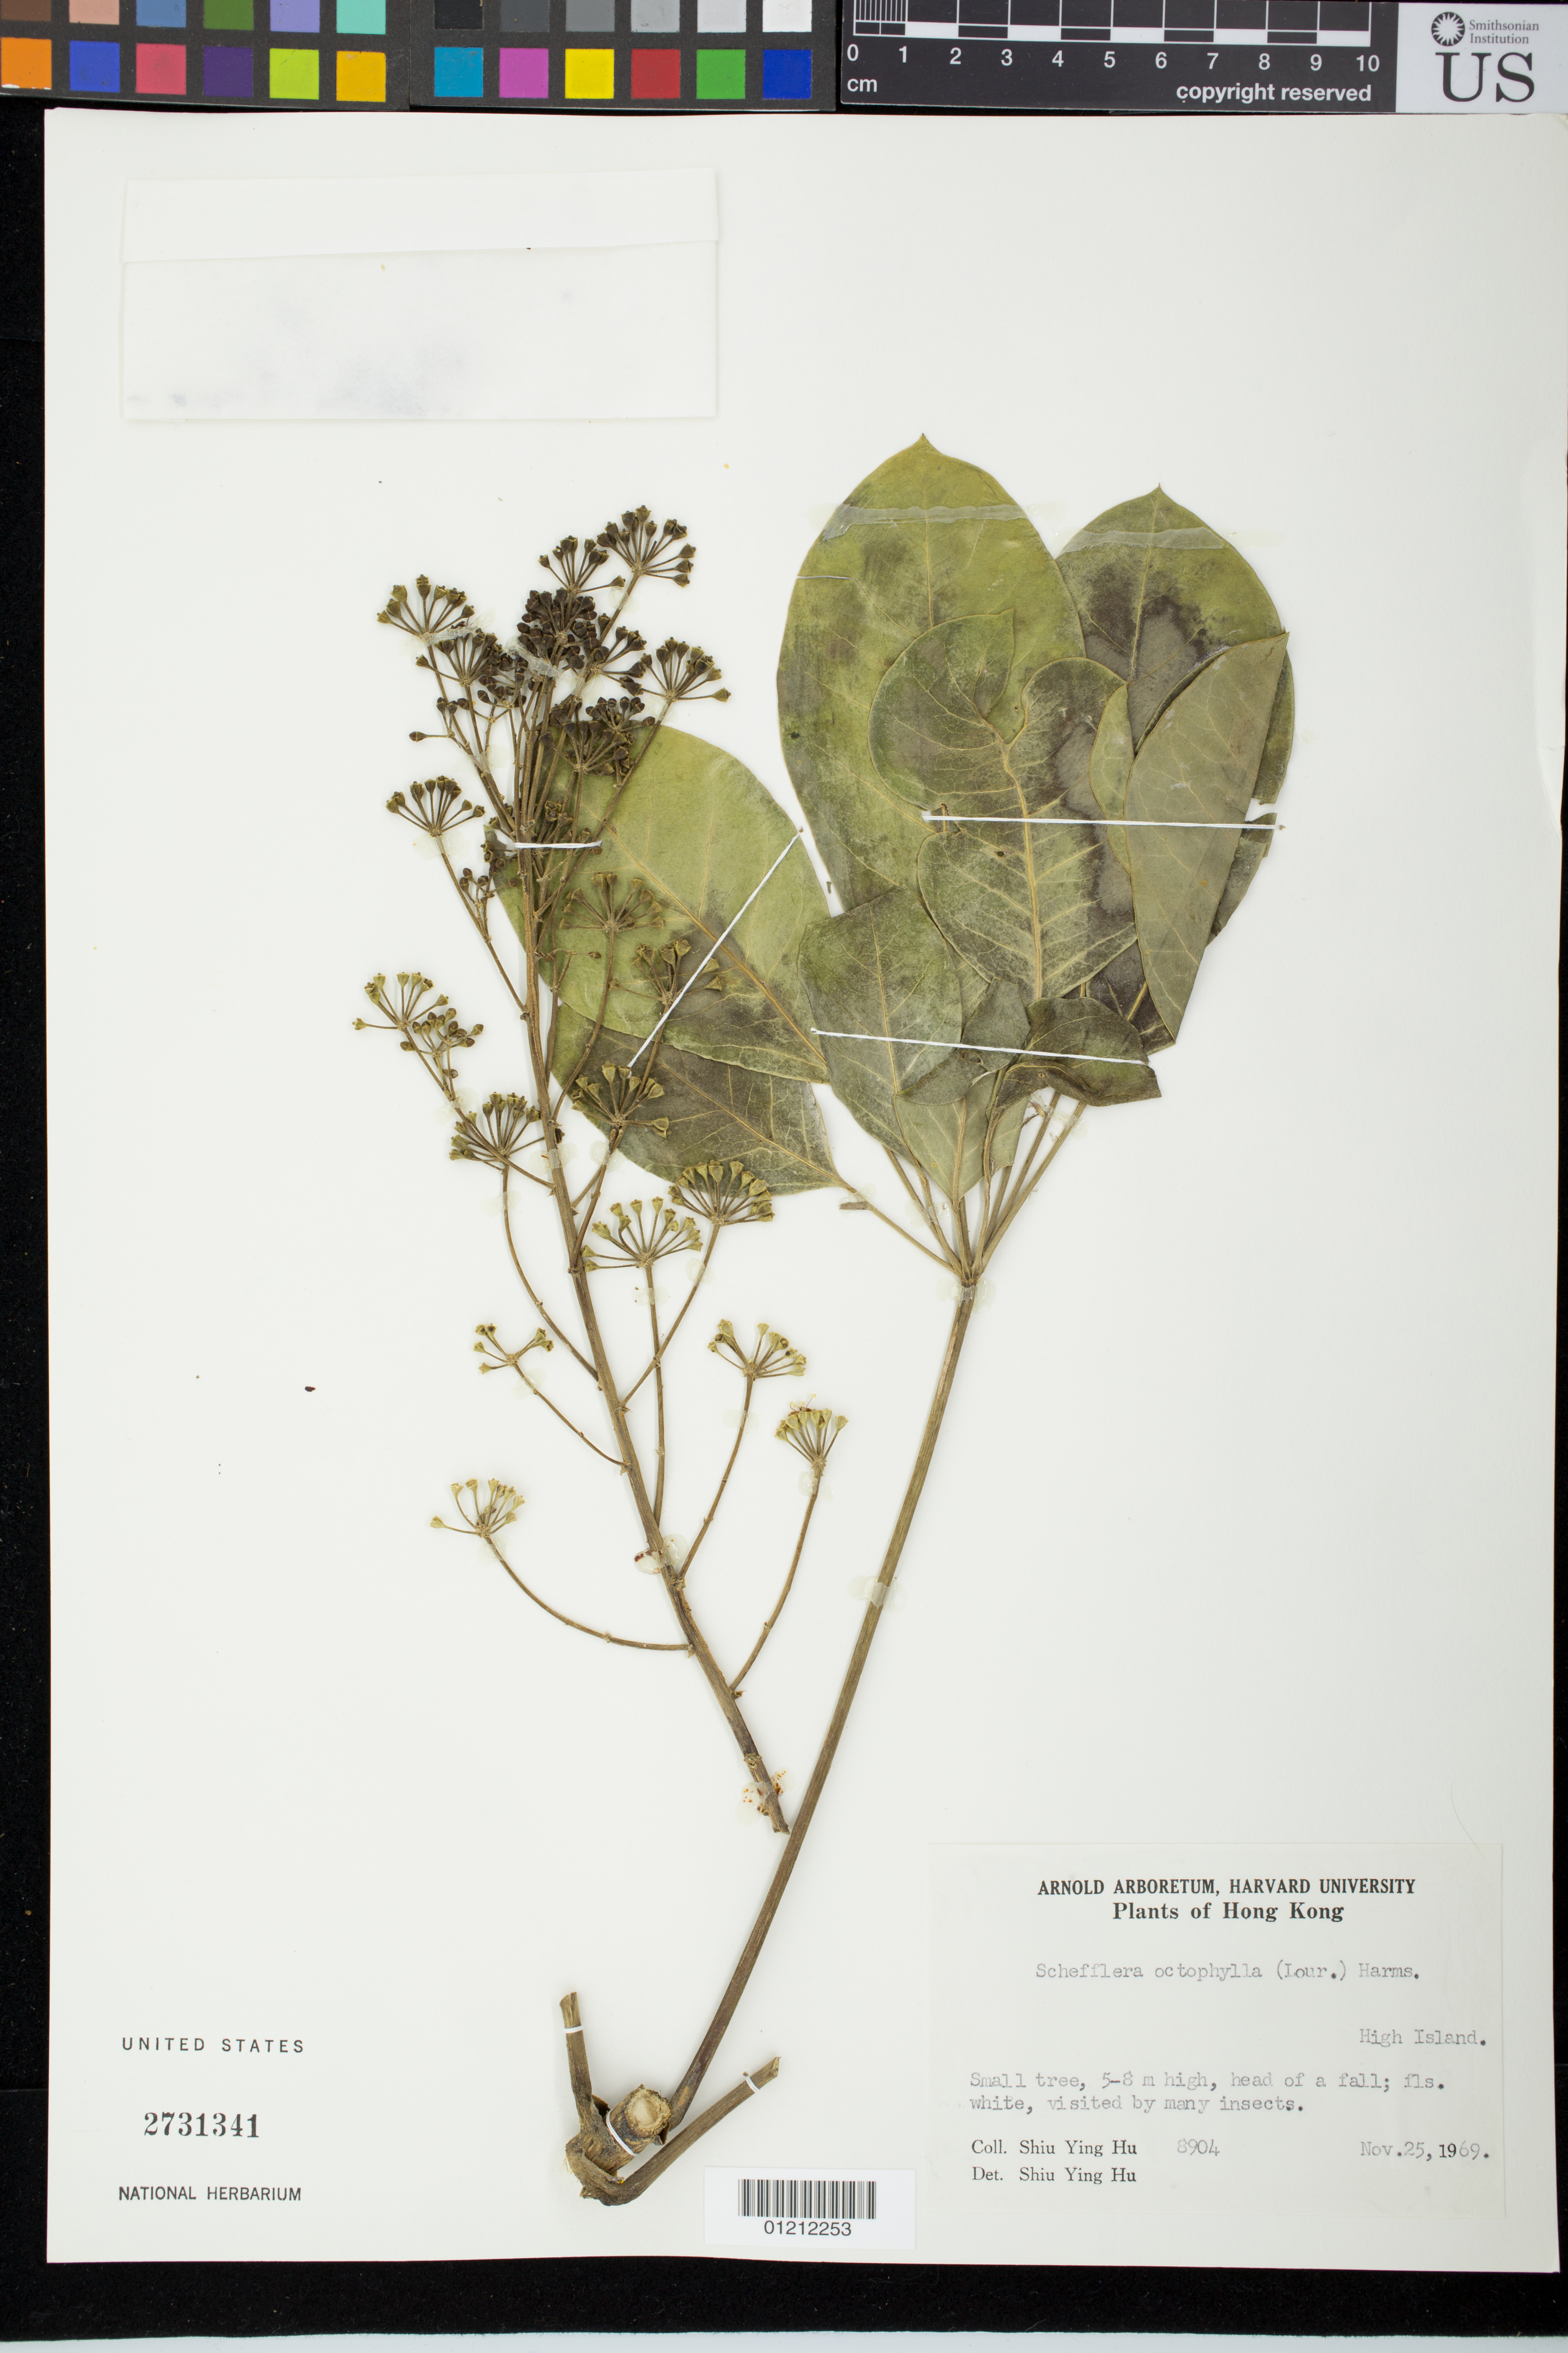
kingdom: Plantae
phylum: Tracheophyta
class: Magnoliopsida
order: Apiales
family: Araliaceae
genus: Schefflera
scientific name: Schefflera heptaphylla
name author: (L.) Frodin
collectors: S. Y. Hu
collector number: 8904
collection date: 1969-11-25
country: China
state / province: Hong Kong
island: High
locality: High Island, Hong Kong. Sai Kung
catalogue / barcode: US 3731341